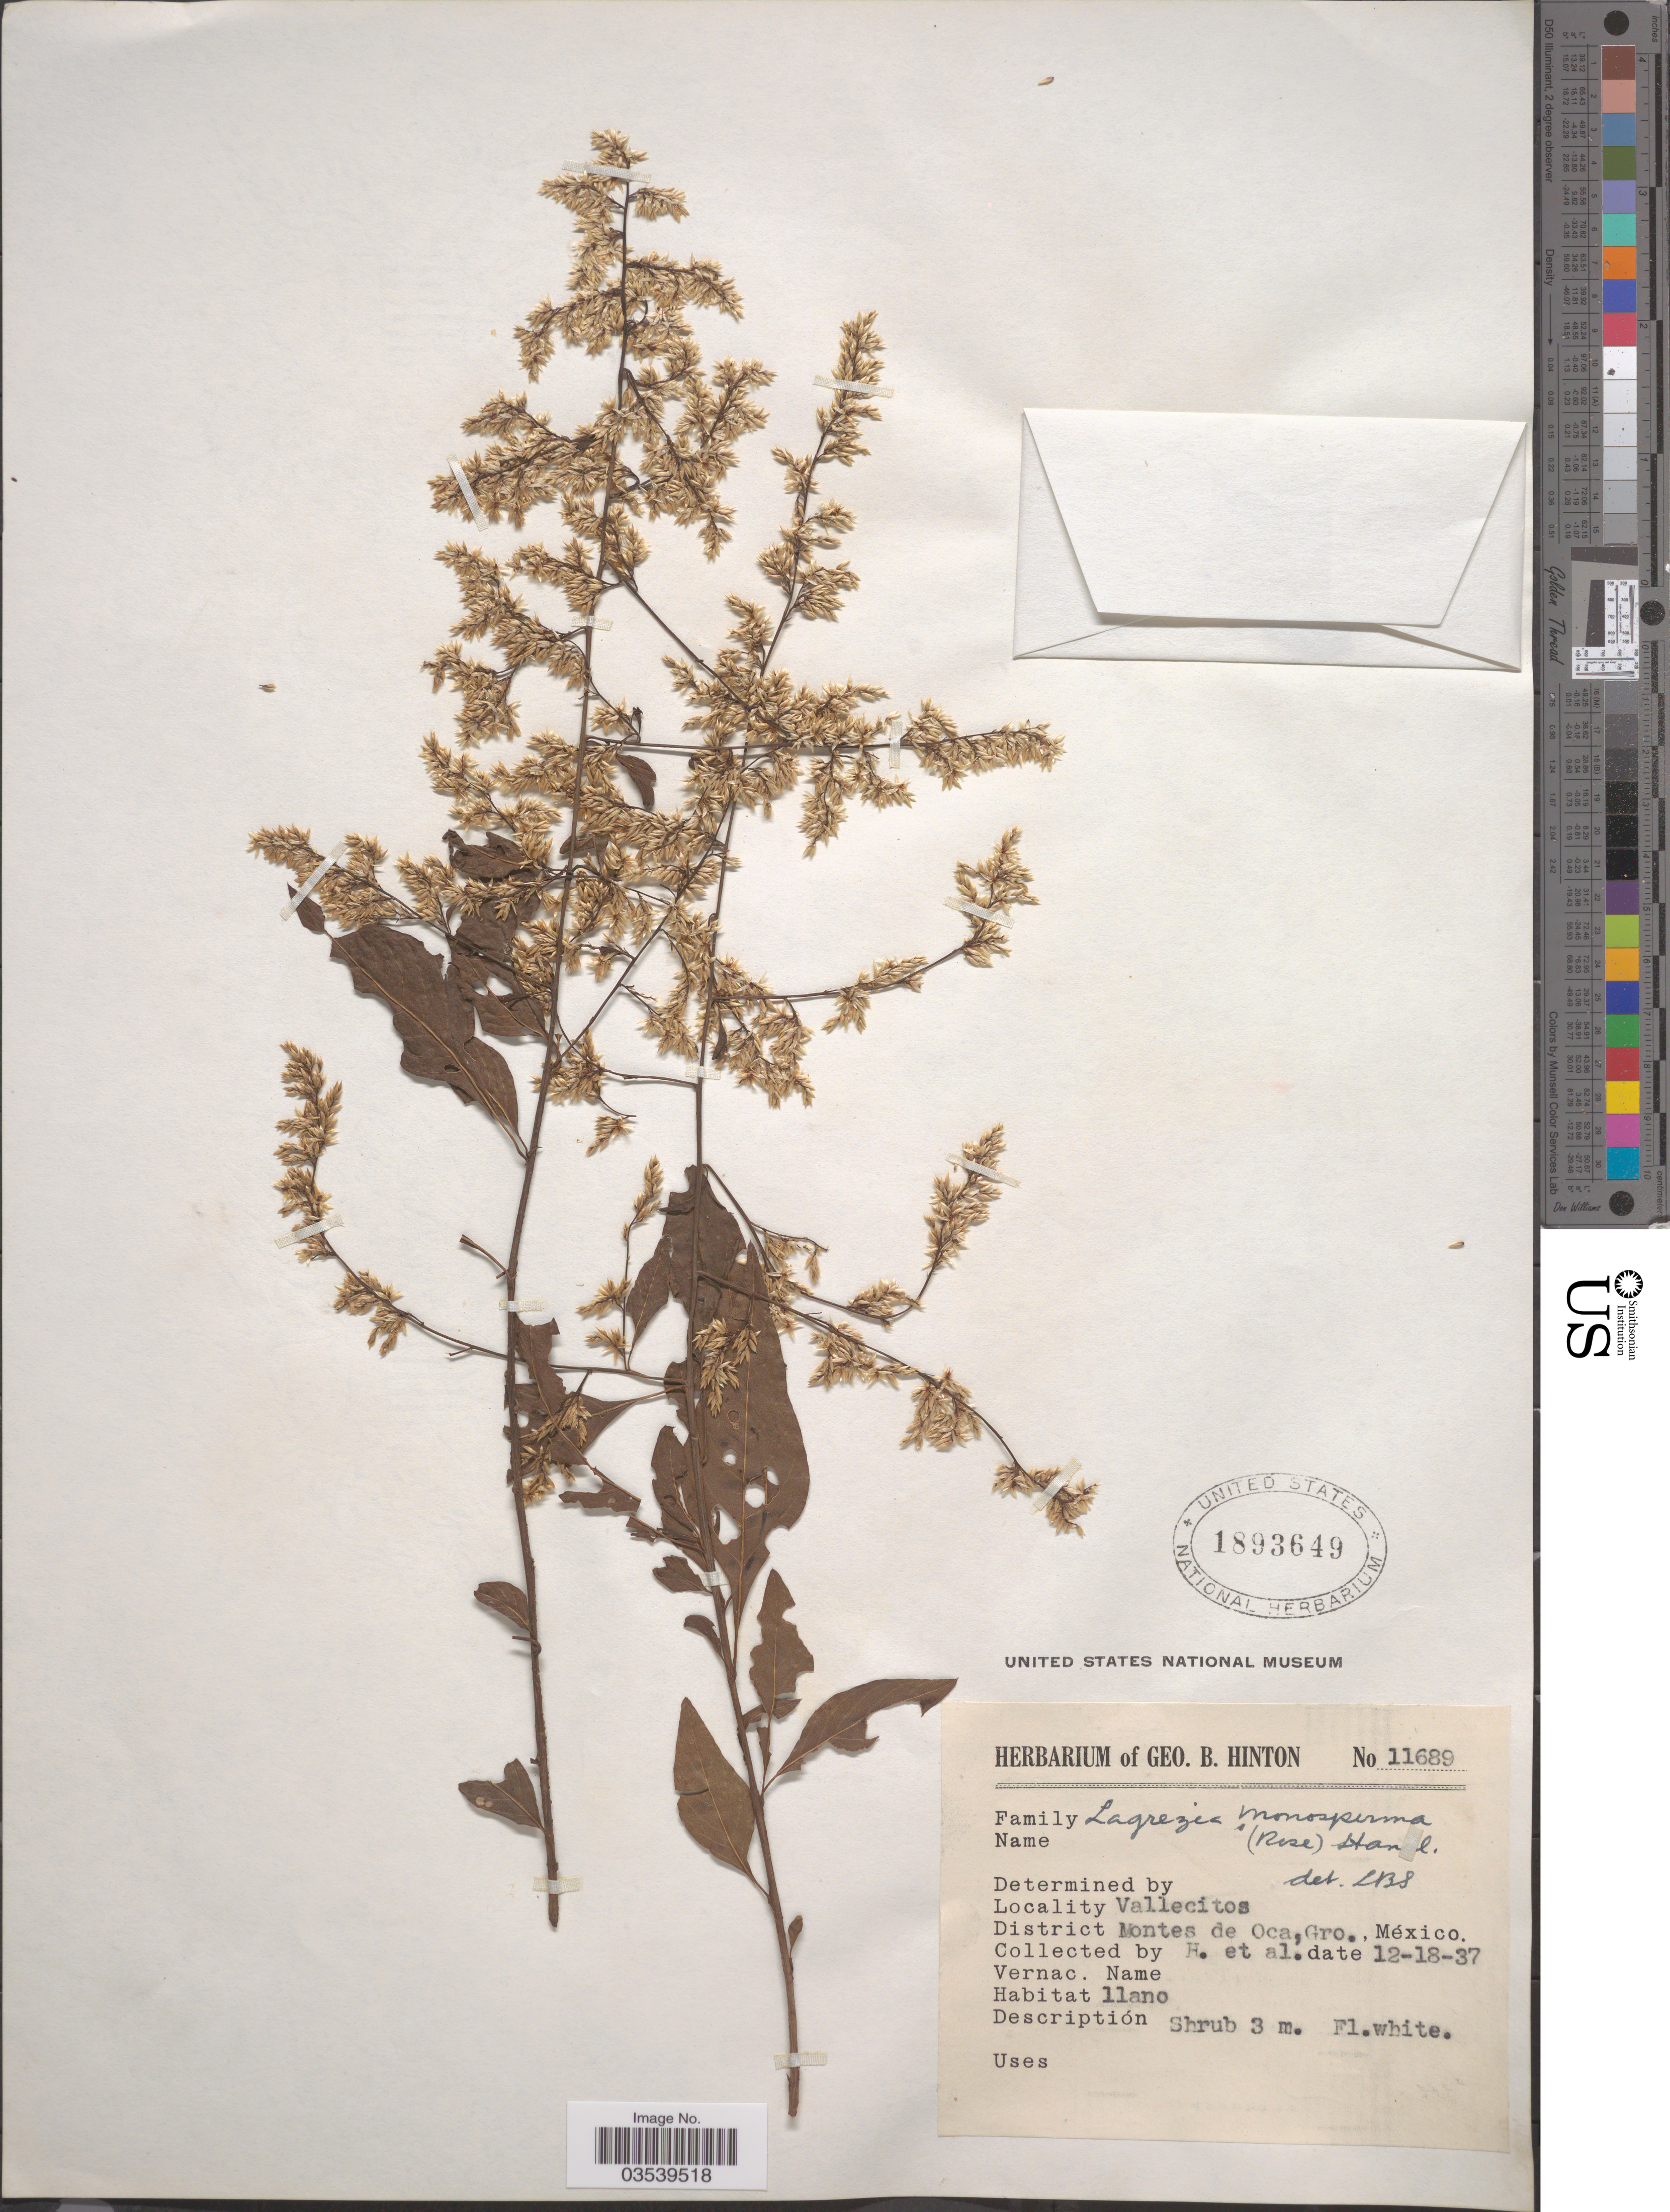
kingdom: Plantae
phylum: Tracheophyta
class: Magnoliopsida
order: Caryophyllales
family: Amaranthaceae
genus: Lagrezia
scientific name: Lagrezia monosperma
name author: (Rose) Standl.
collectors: G. B. Hinton & et al.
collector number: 11689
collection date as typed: Transcribed d/m/y: 18/12/37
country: Mexico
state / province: Guerrero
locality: Vallecitos. District Montes de Oca.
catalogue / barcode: US 1893649